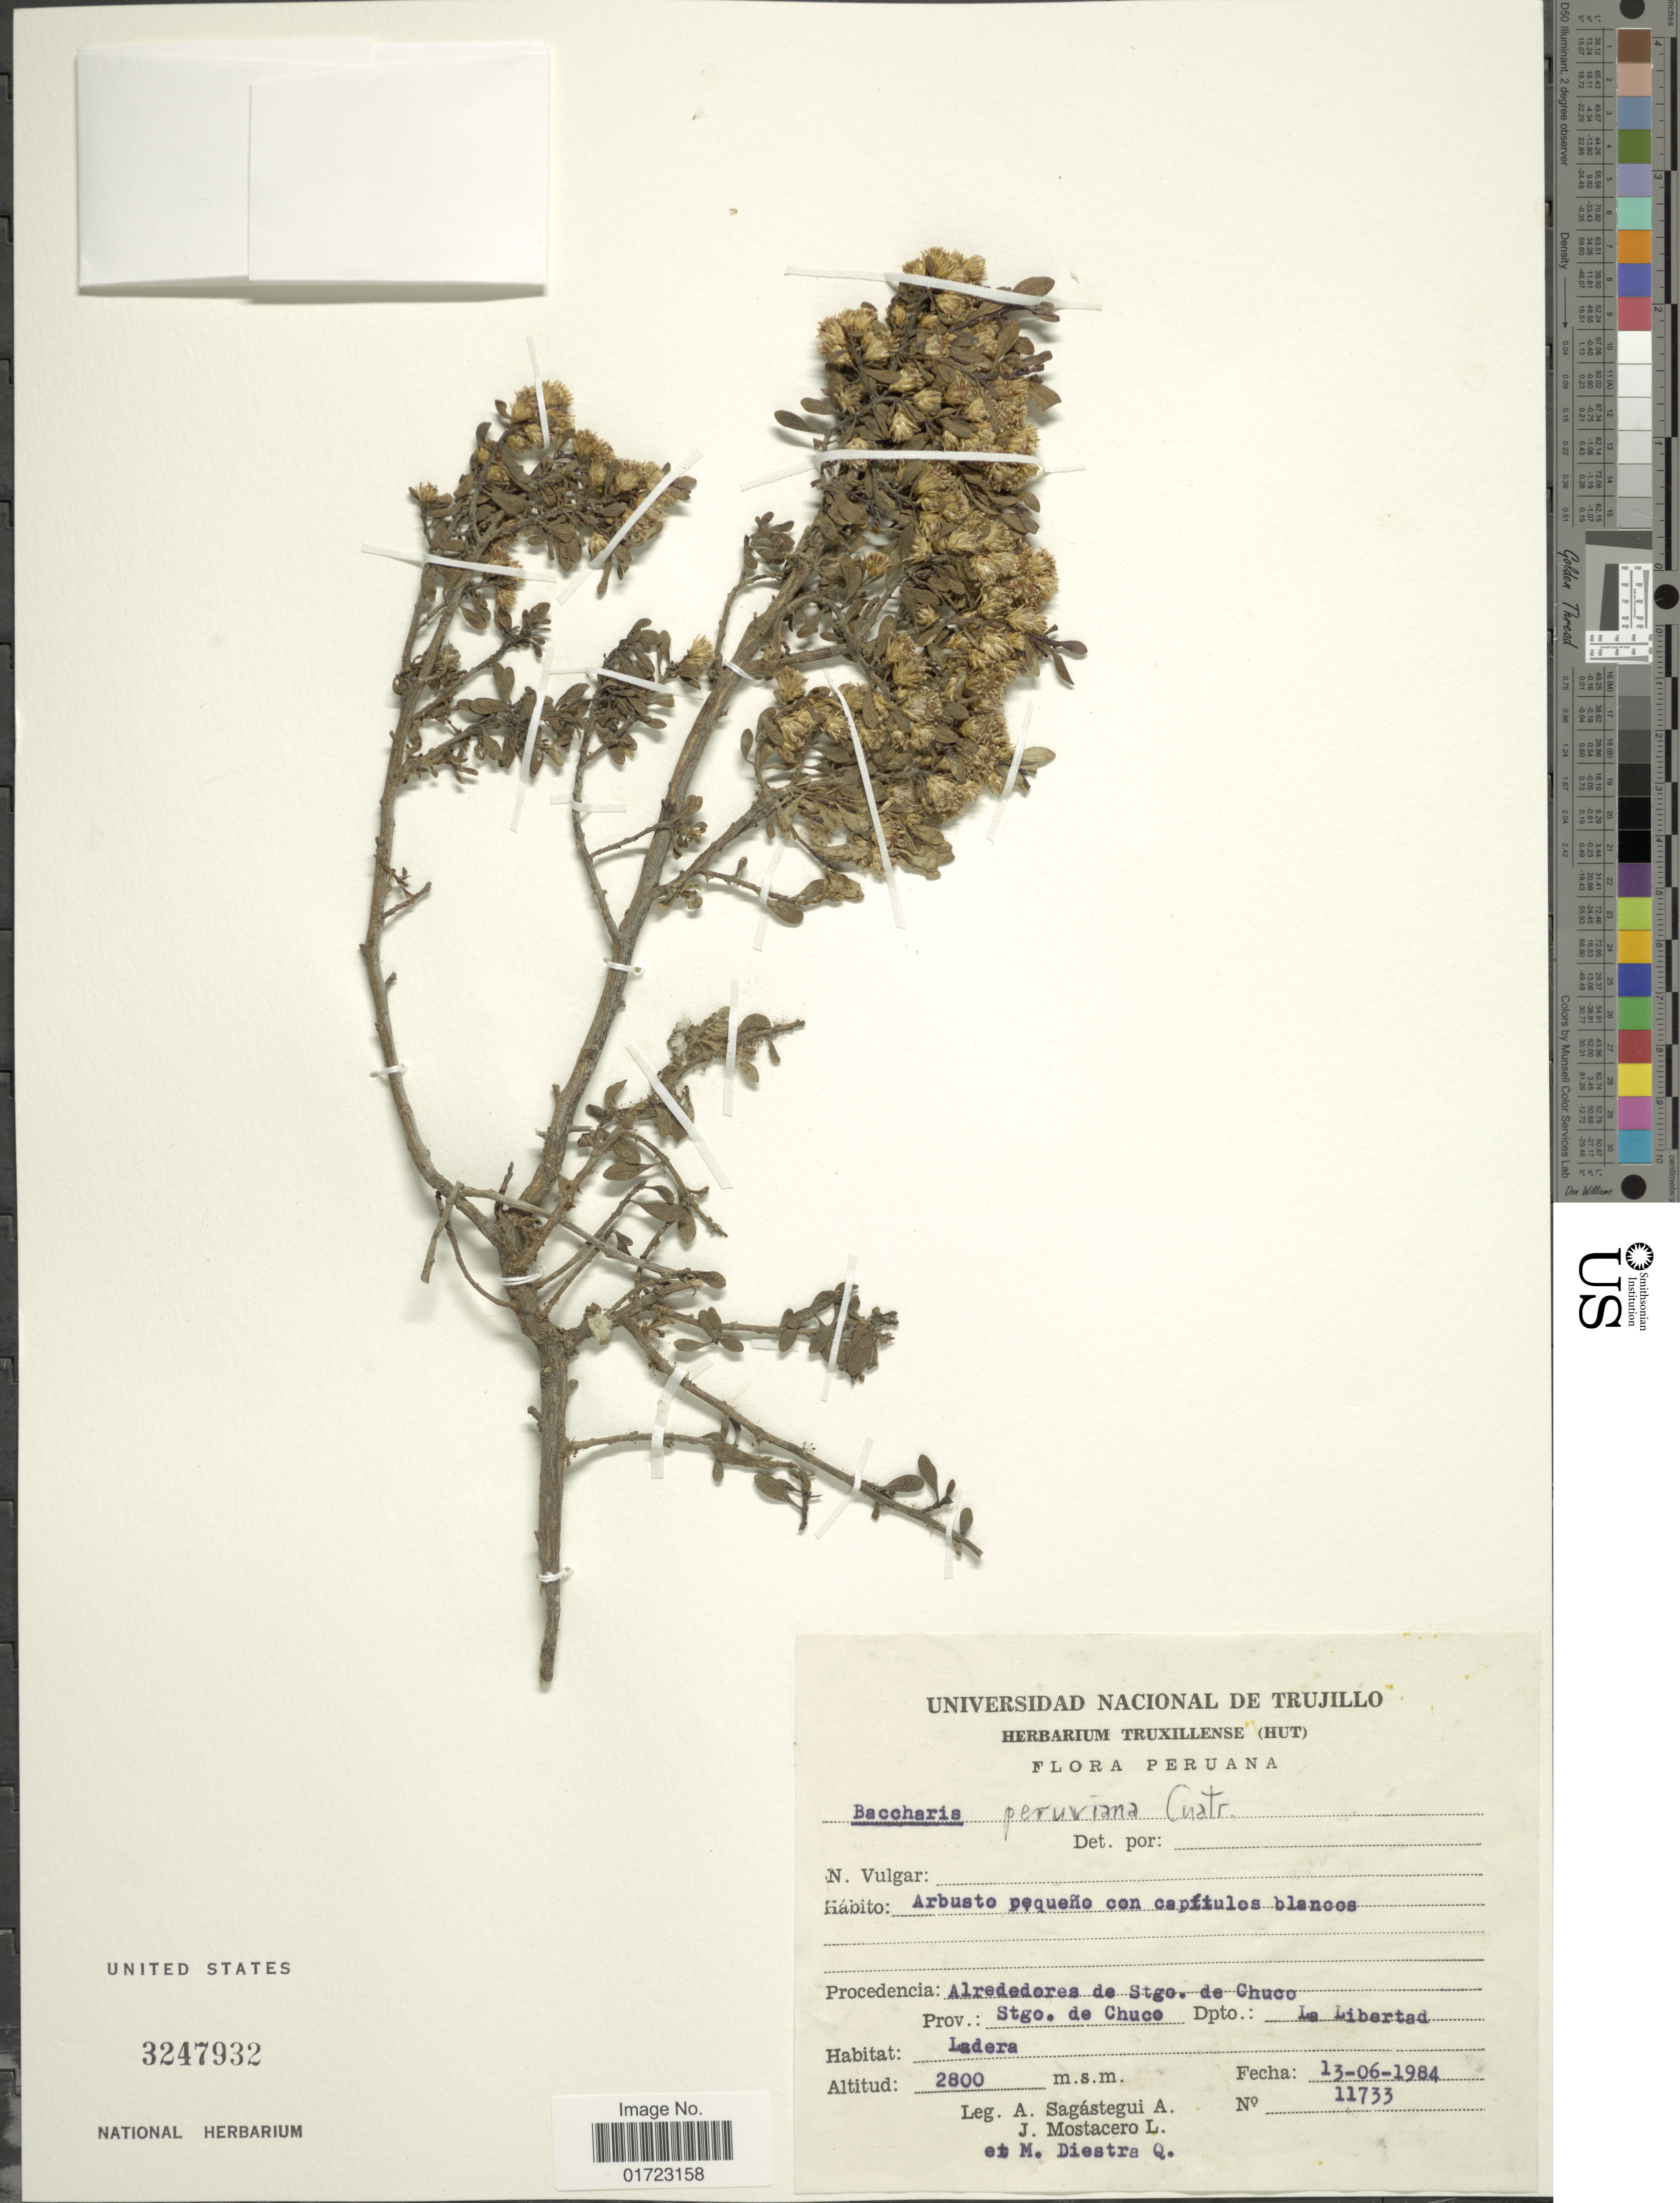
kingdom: Plantae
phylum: Tracheophyta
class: Magnoliopsida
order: Asterales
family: Asteraceae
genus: Baccharis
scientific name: Baccharis peruviana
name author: Cuatrec.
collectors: A. Sagástegui A., J. Mostacero L. & M. Diestra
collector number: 11733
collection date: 1984-06-13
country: Peru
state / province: La Libertad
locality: Alrededroes de Stgo. e Chuco. Prov. Stgo. de Chuco.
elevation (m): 2800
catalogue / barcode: US 3247932